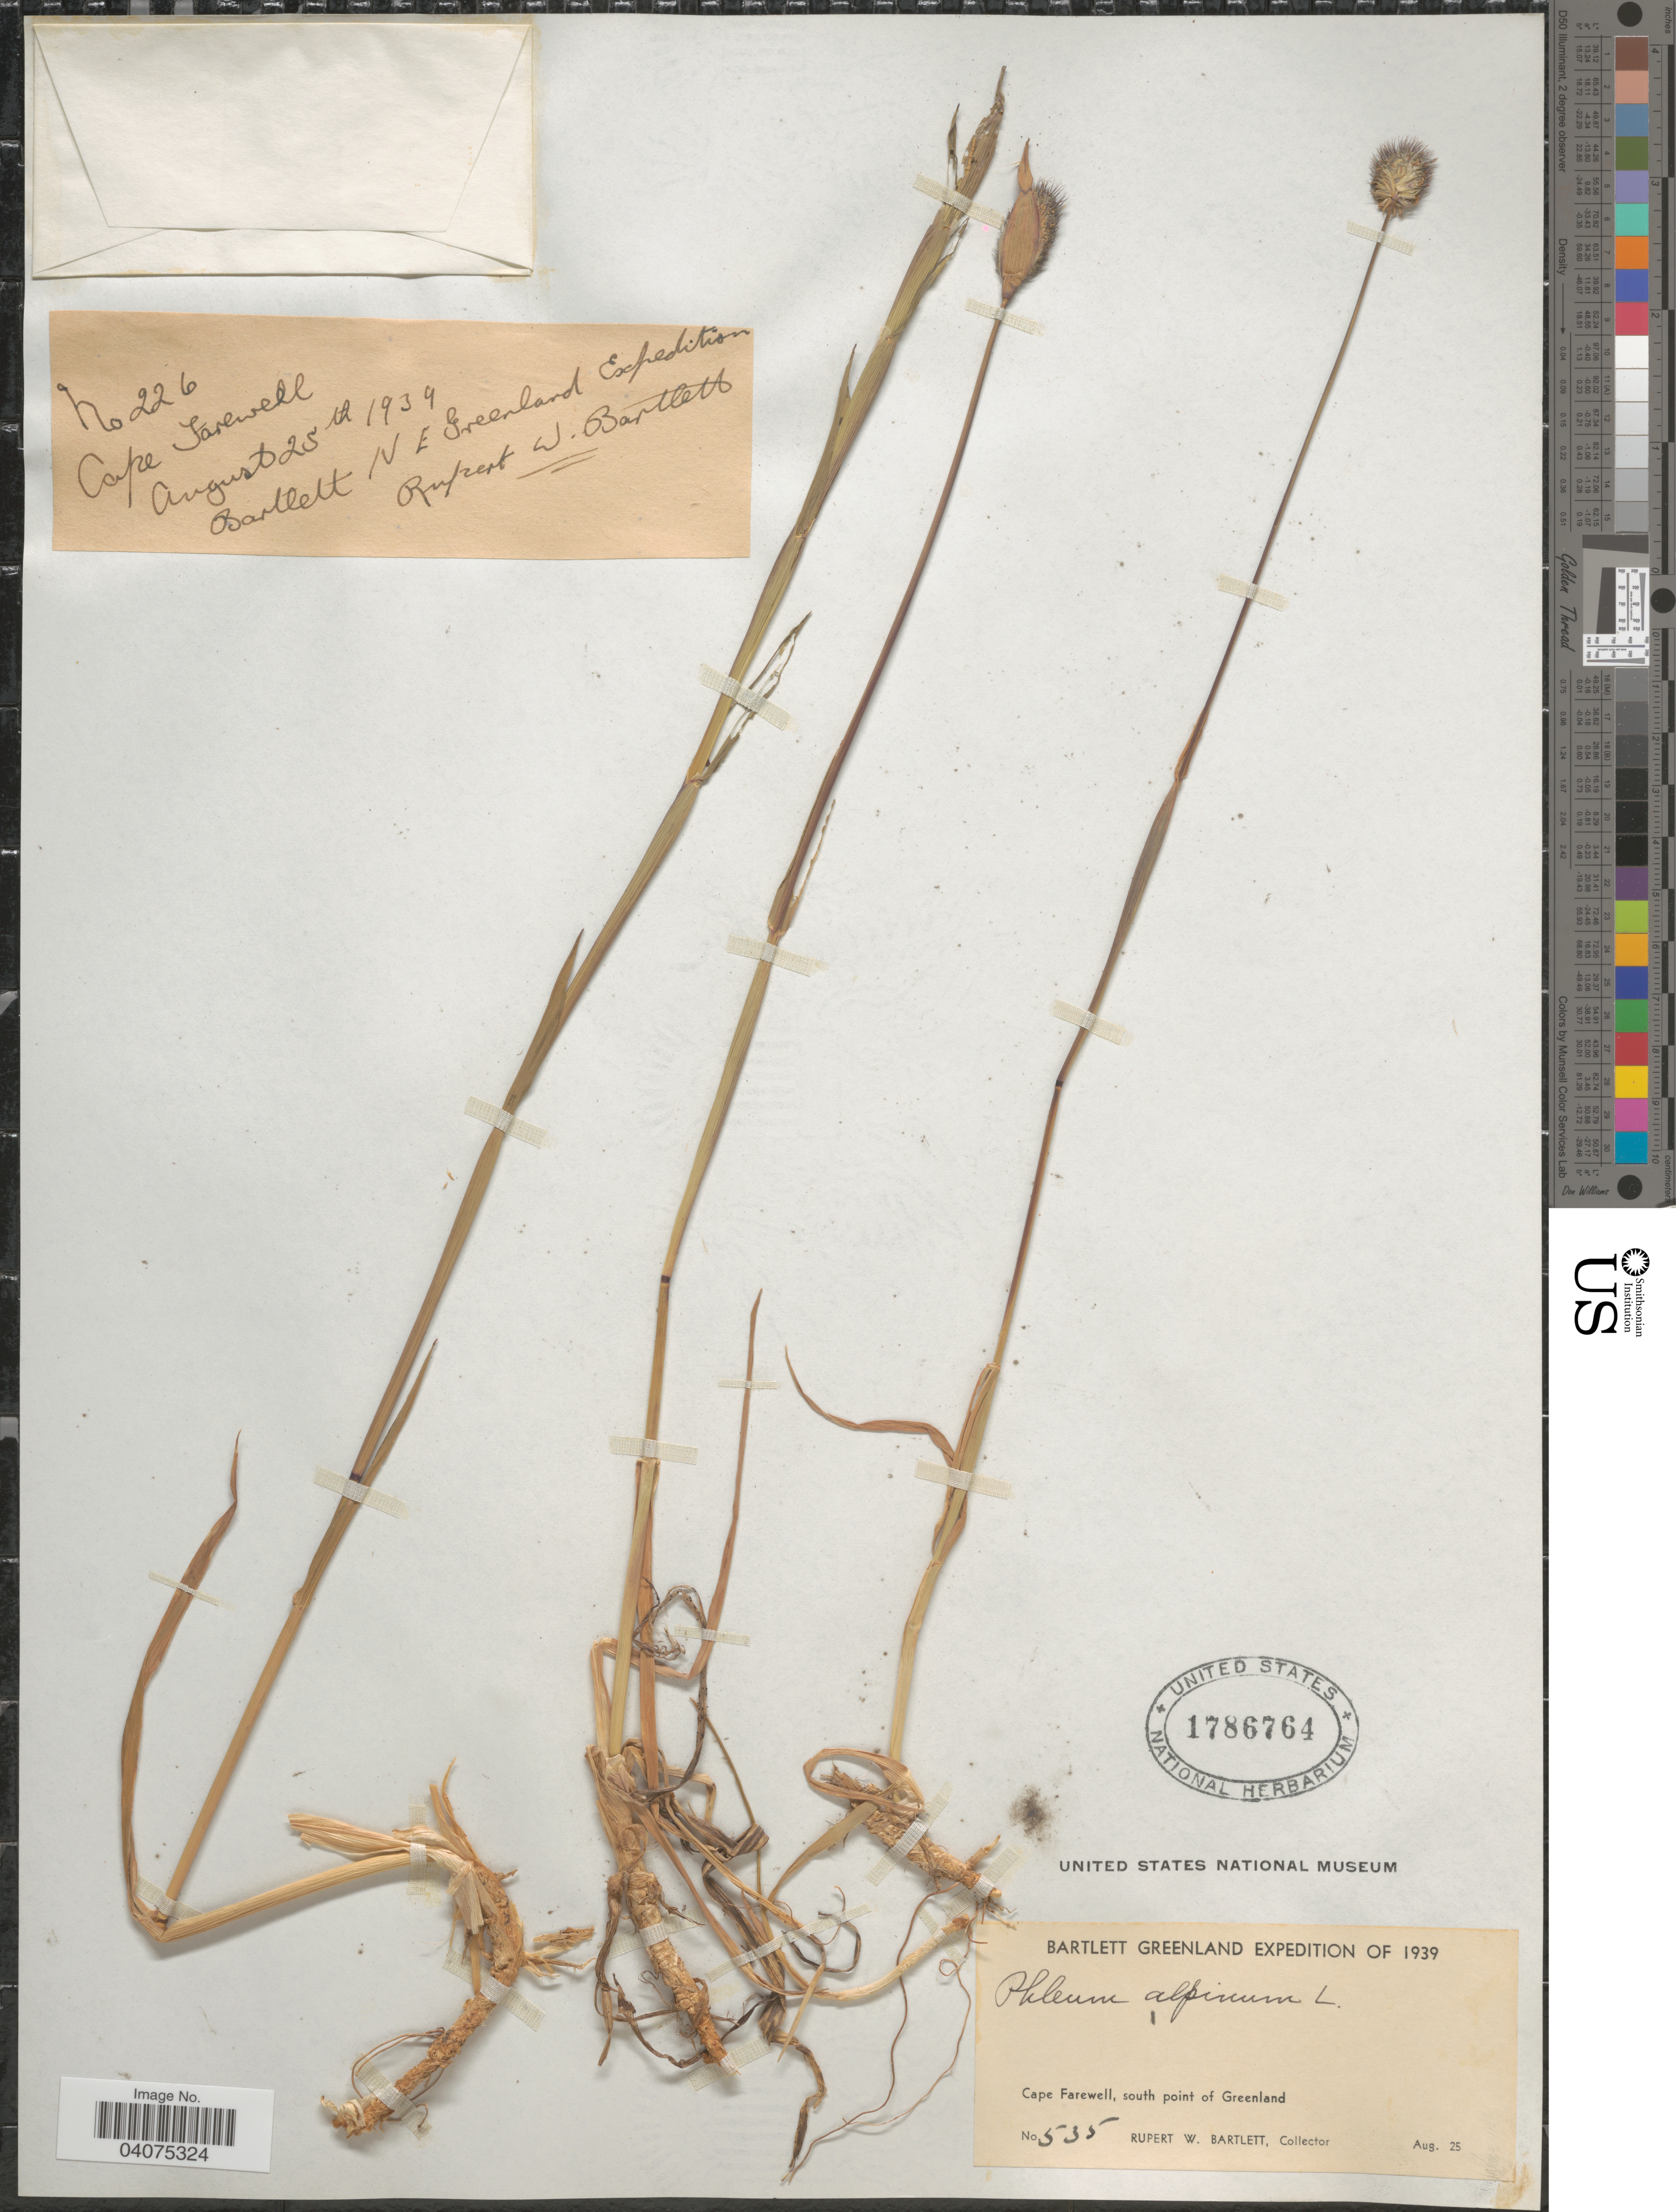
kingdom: Plantae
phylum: Tracheophyta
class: Liliopsida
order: Poales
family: Poaceae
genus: Phleum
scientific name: Phleum alpinum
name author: L.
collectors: R. W. Bartlett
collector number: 535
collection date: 1939-08-25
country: Greenland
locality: Bartlett Greenland Expedition of 1939. Cape Farewell, south point of Greenland.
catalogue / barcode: US 1786764